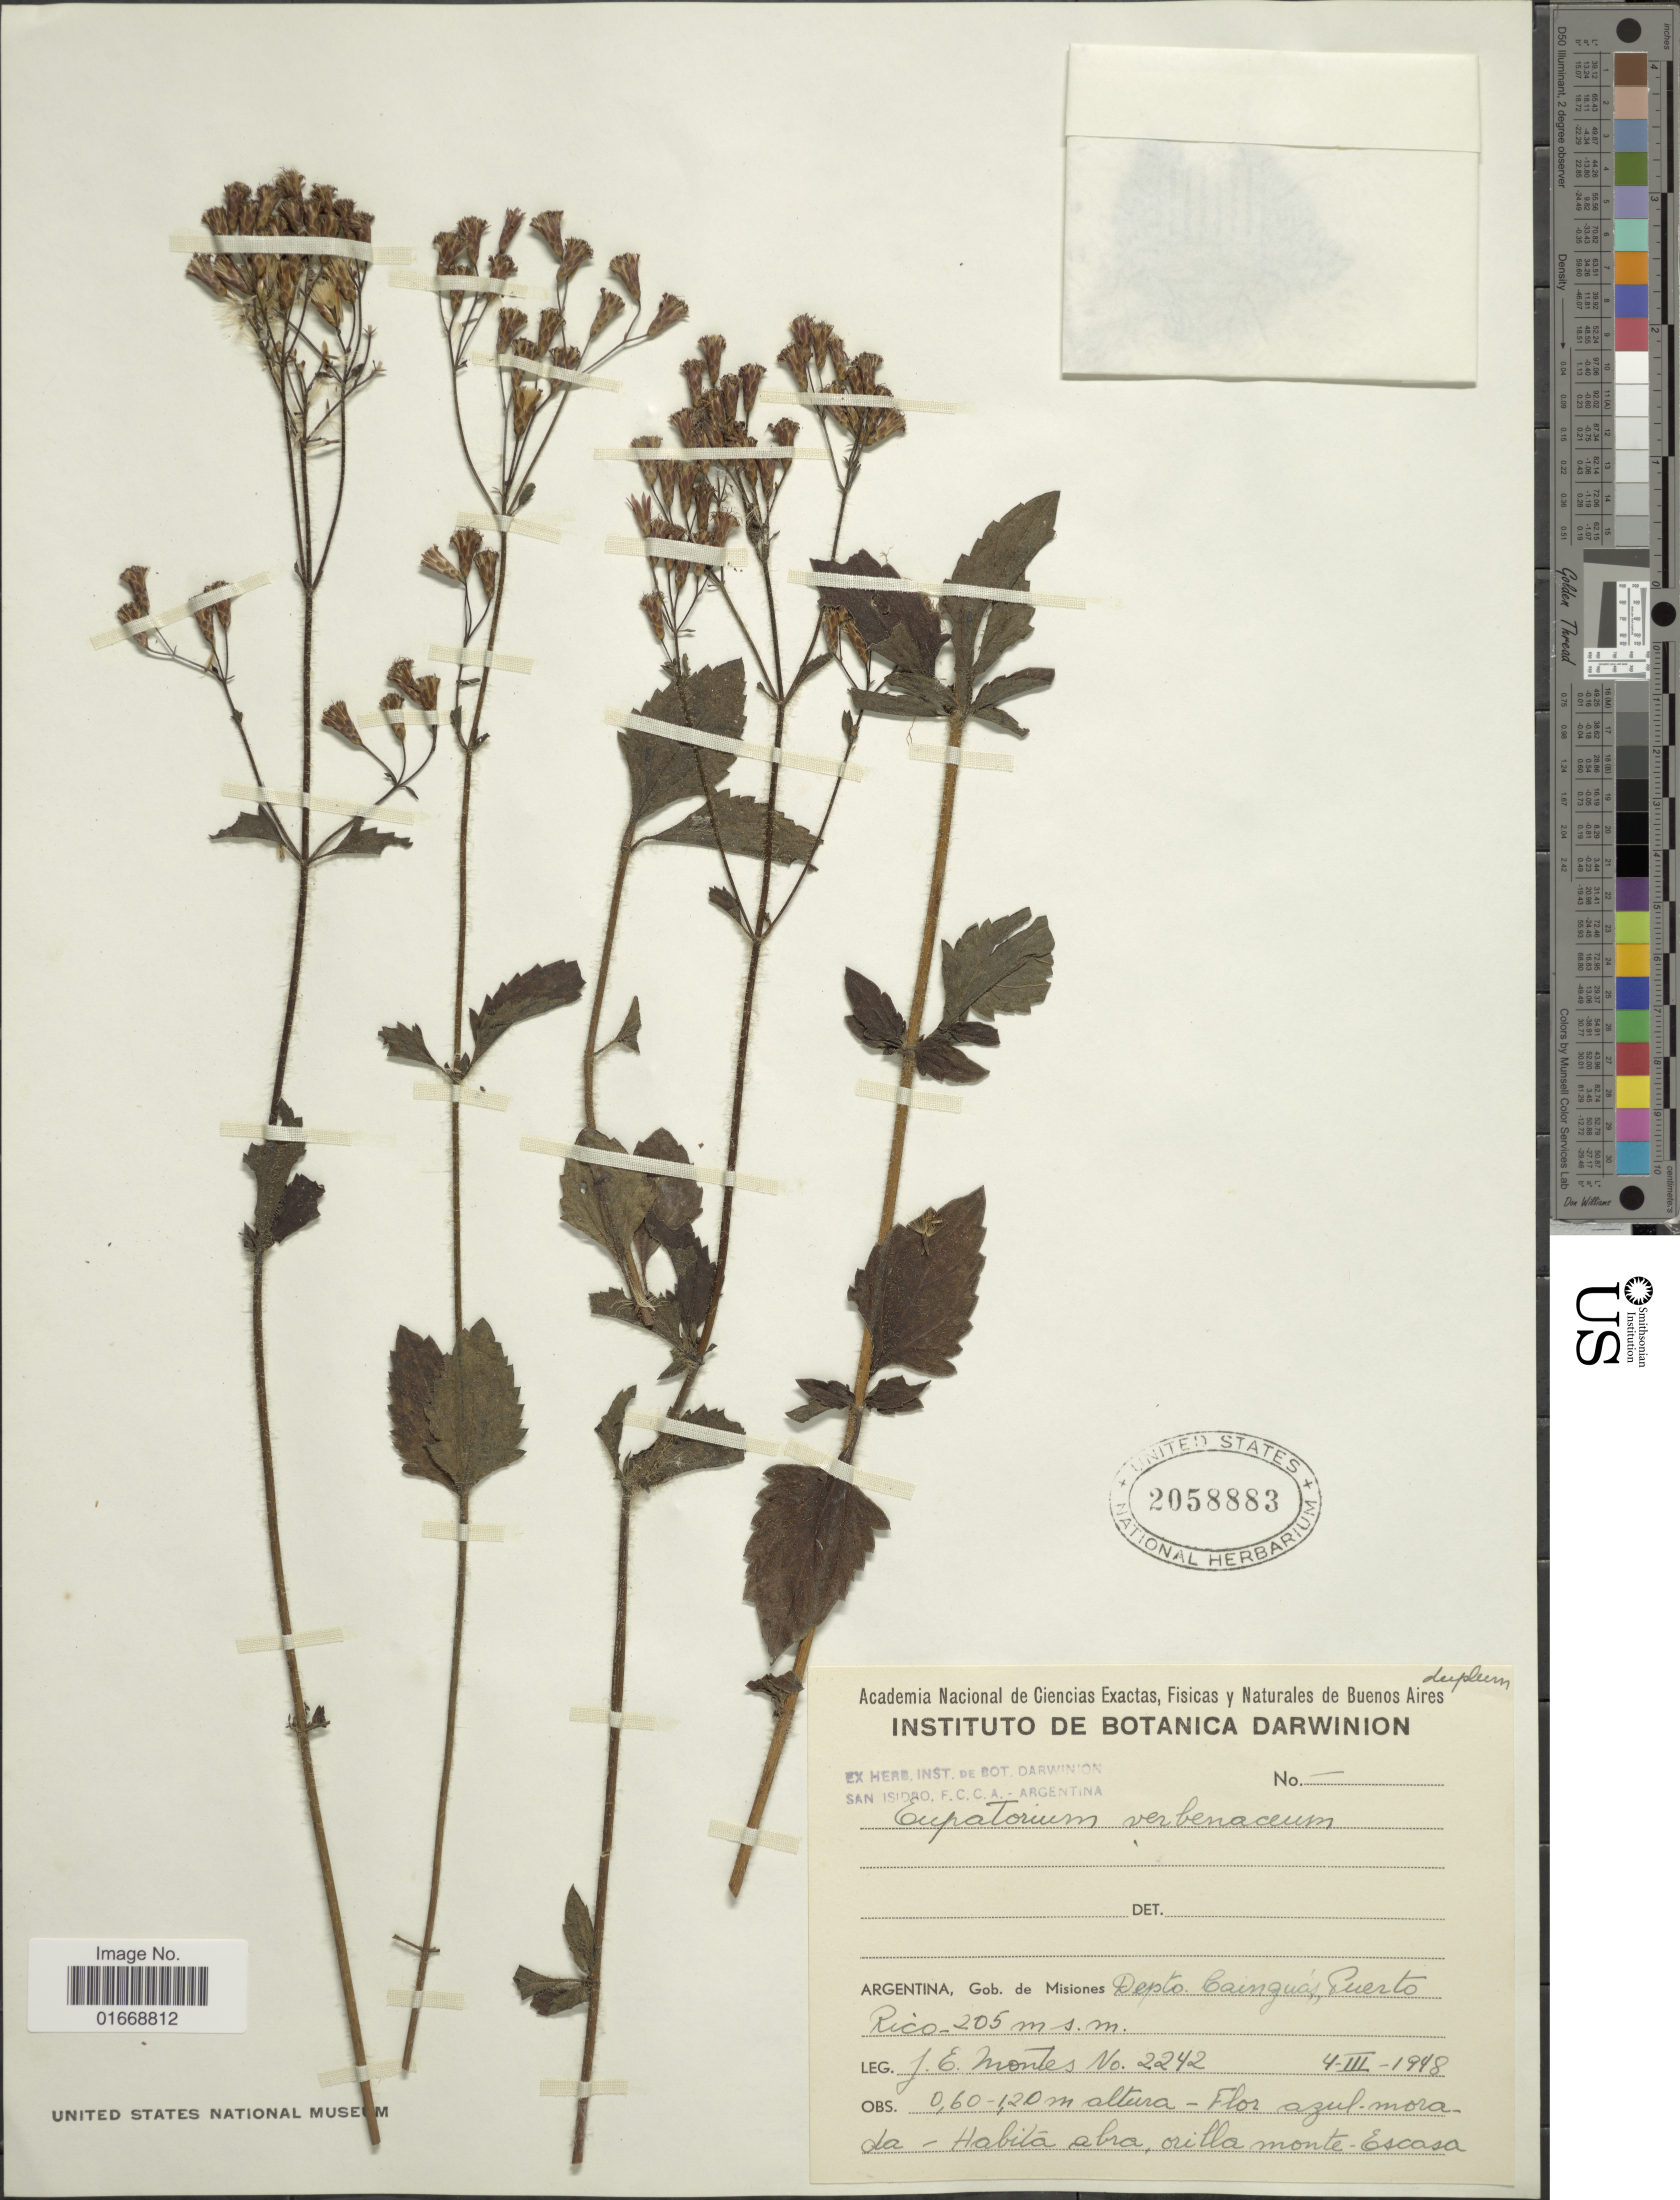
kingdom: Plantae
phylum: Tracheophyta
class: Magnoliopsida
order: Asterales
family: Asteraceae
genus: Chromolaena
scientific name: Chromolaena verbenacea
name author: (DC.) R.M. King & H. Rob.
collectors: J. E. Montes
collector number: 2242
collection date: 1948-03-04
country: Argentina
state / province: Misiones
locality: Depto. Cainguas, Puerto Rico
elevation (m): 205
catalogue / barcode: US 2058883